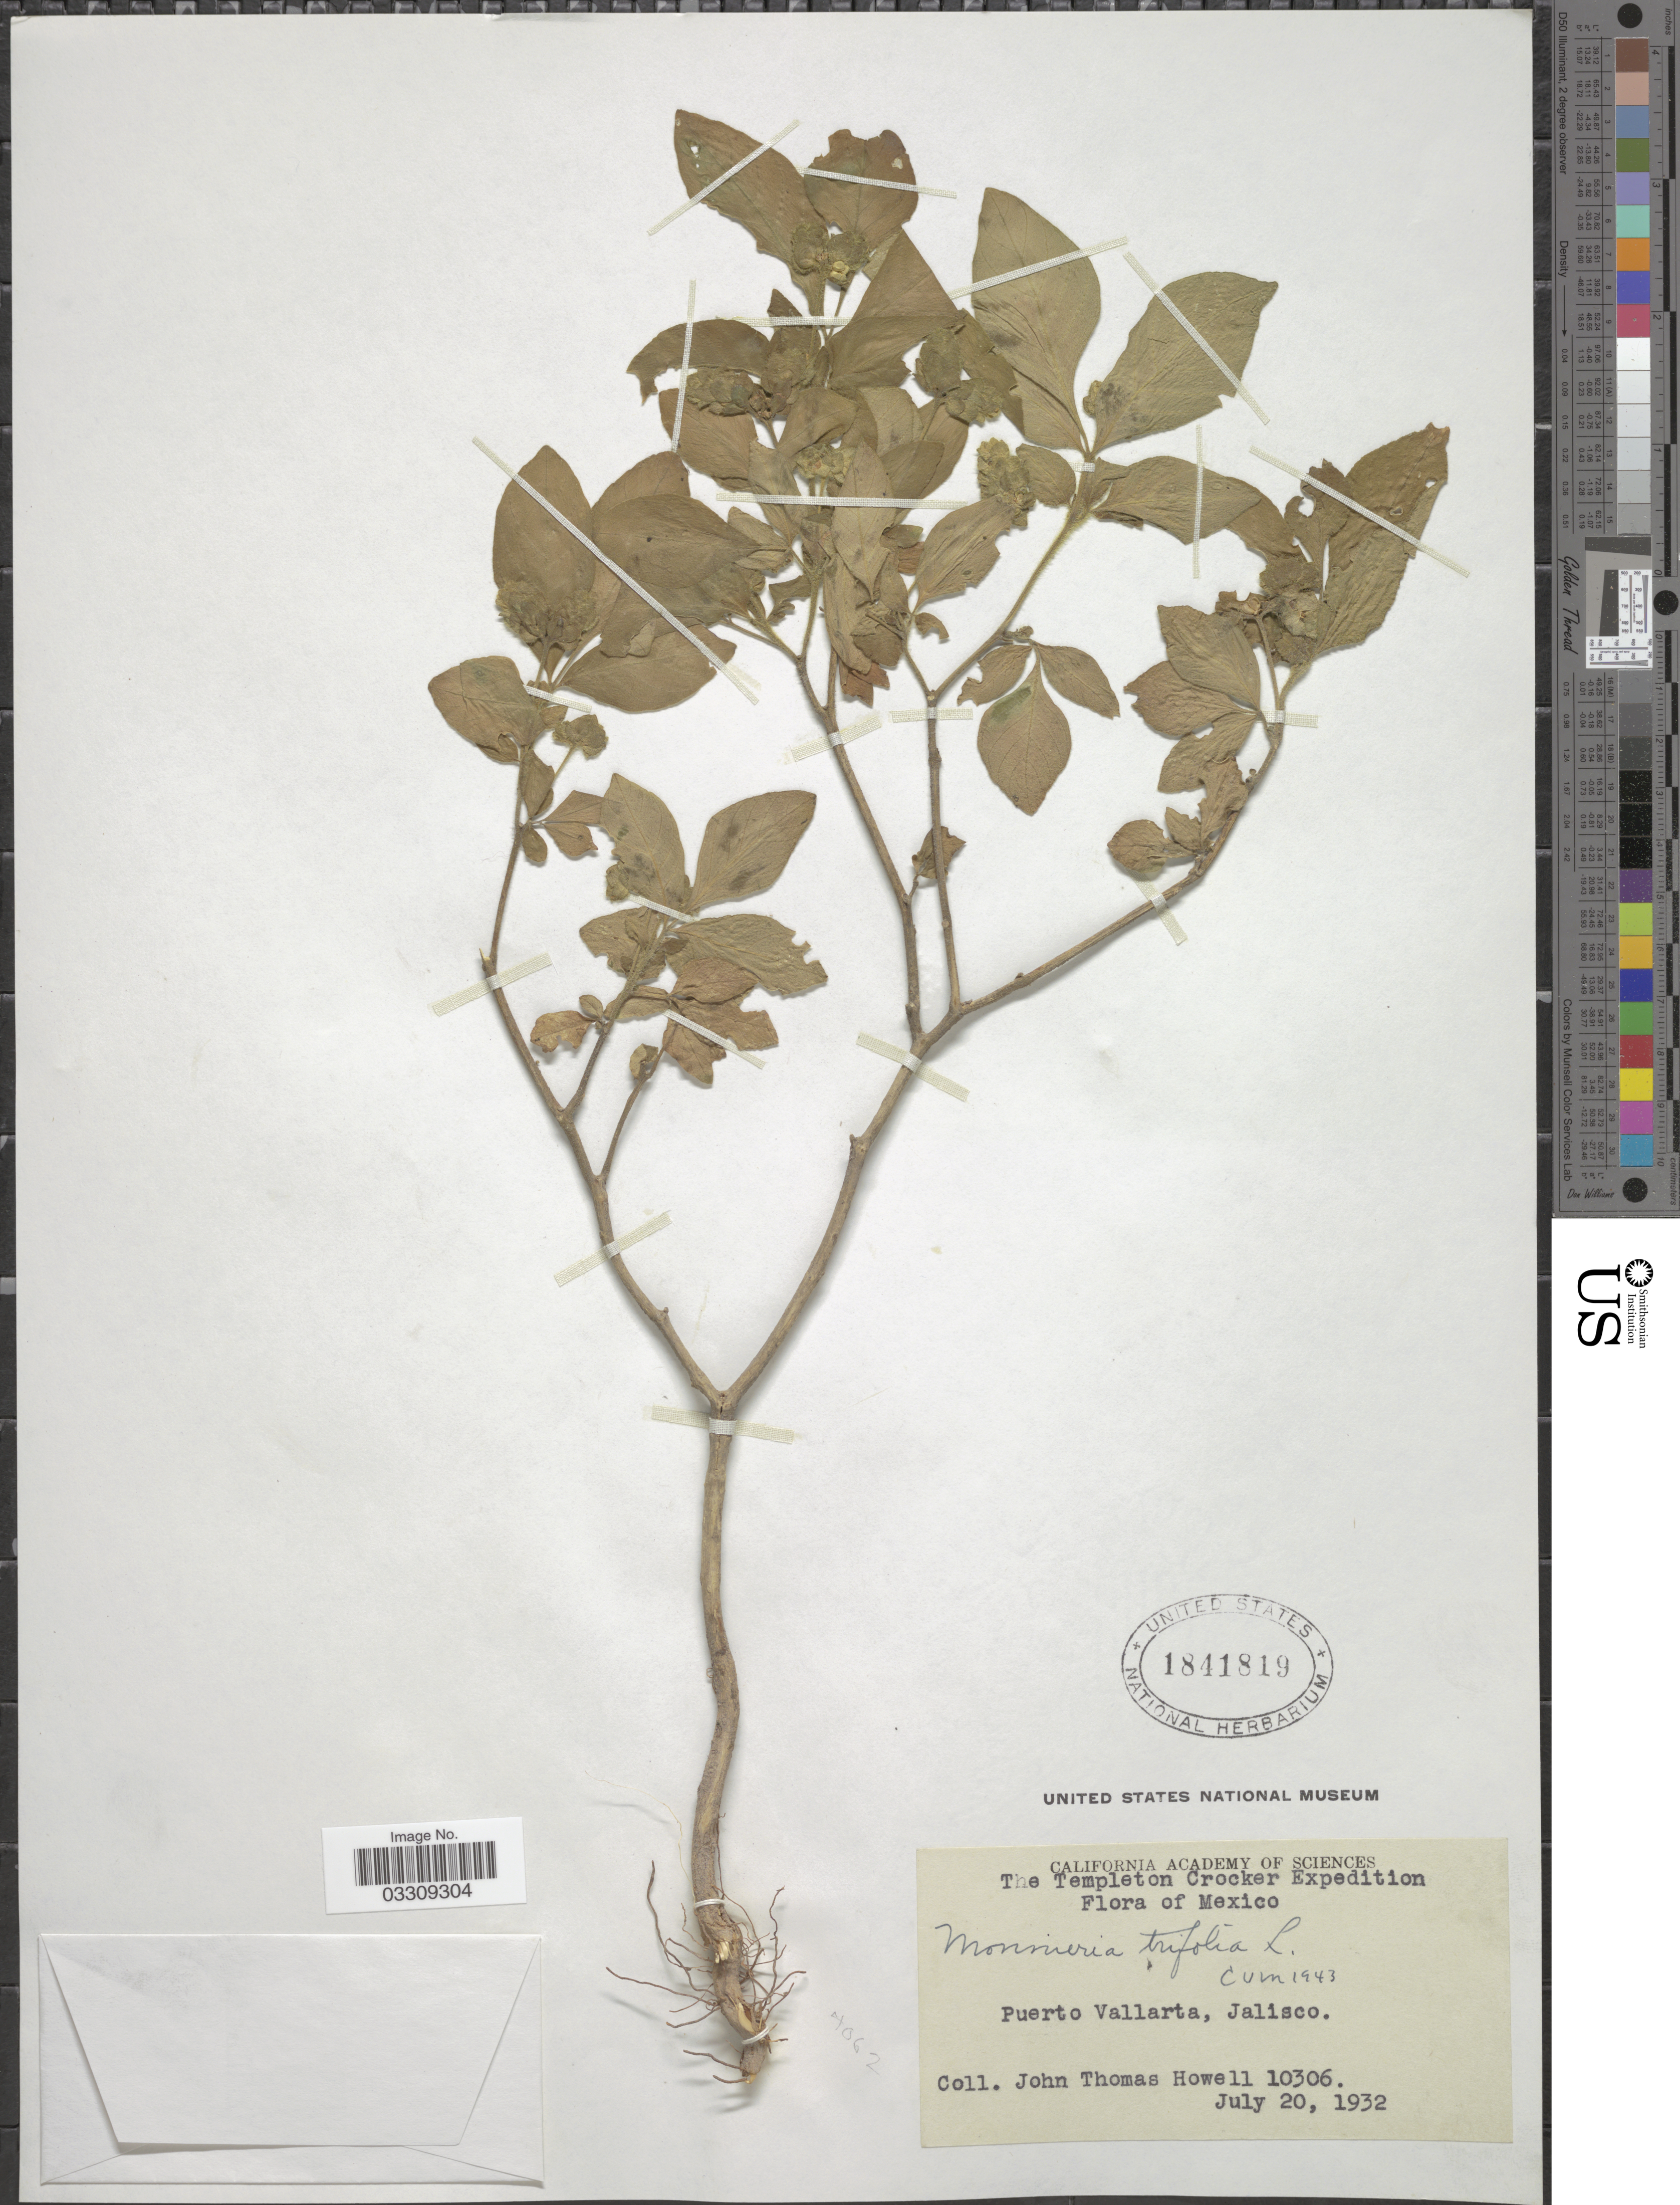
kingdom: Plantae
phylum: Tracheophyta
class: Magnoliopsida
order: Sapindales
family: Rutaceae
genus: Ertela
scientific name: Ertela trifolia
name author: (L.) Kuntze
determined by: Strong, Mark T., (BOT), Smithsonian Institution - National Museum of Natural History (UNITED STATES)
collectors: J. T. Howell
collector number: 10306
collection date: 1932-07-20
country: Mexico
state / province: Jalisco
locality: Puerto Vallarta.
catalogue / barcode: US 1841819